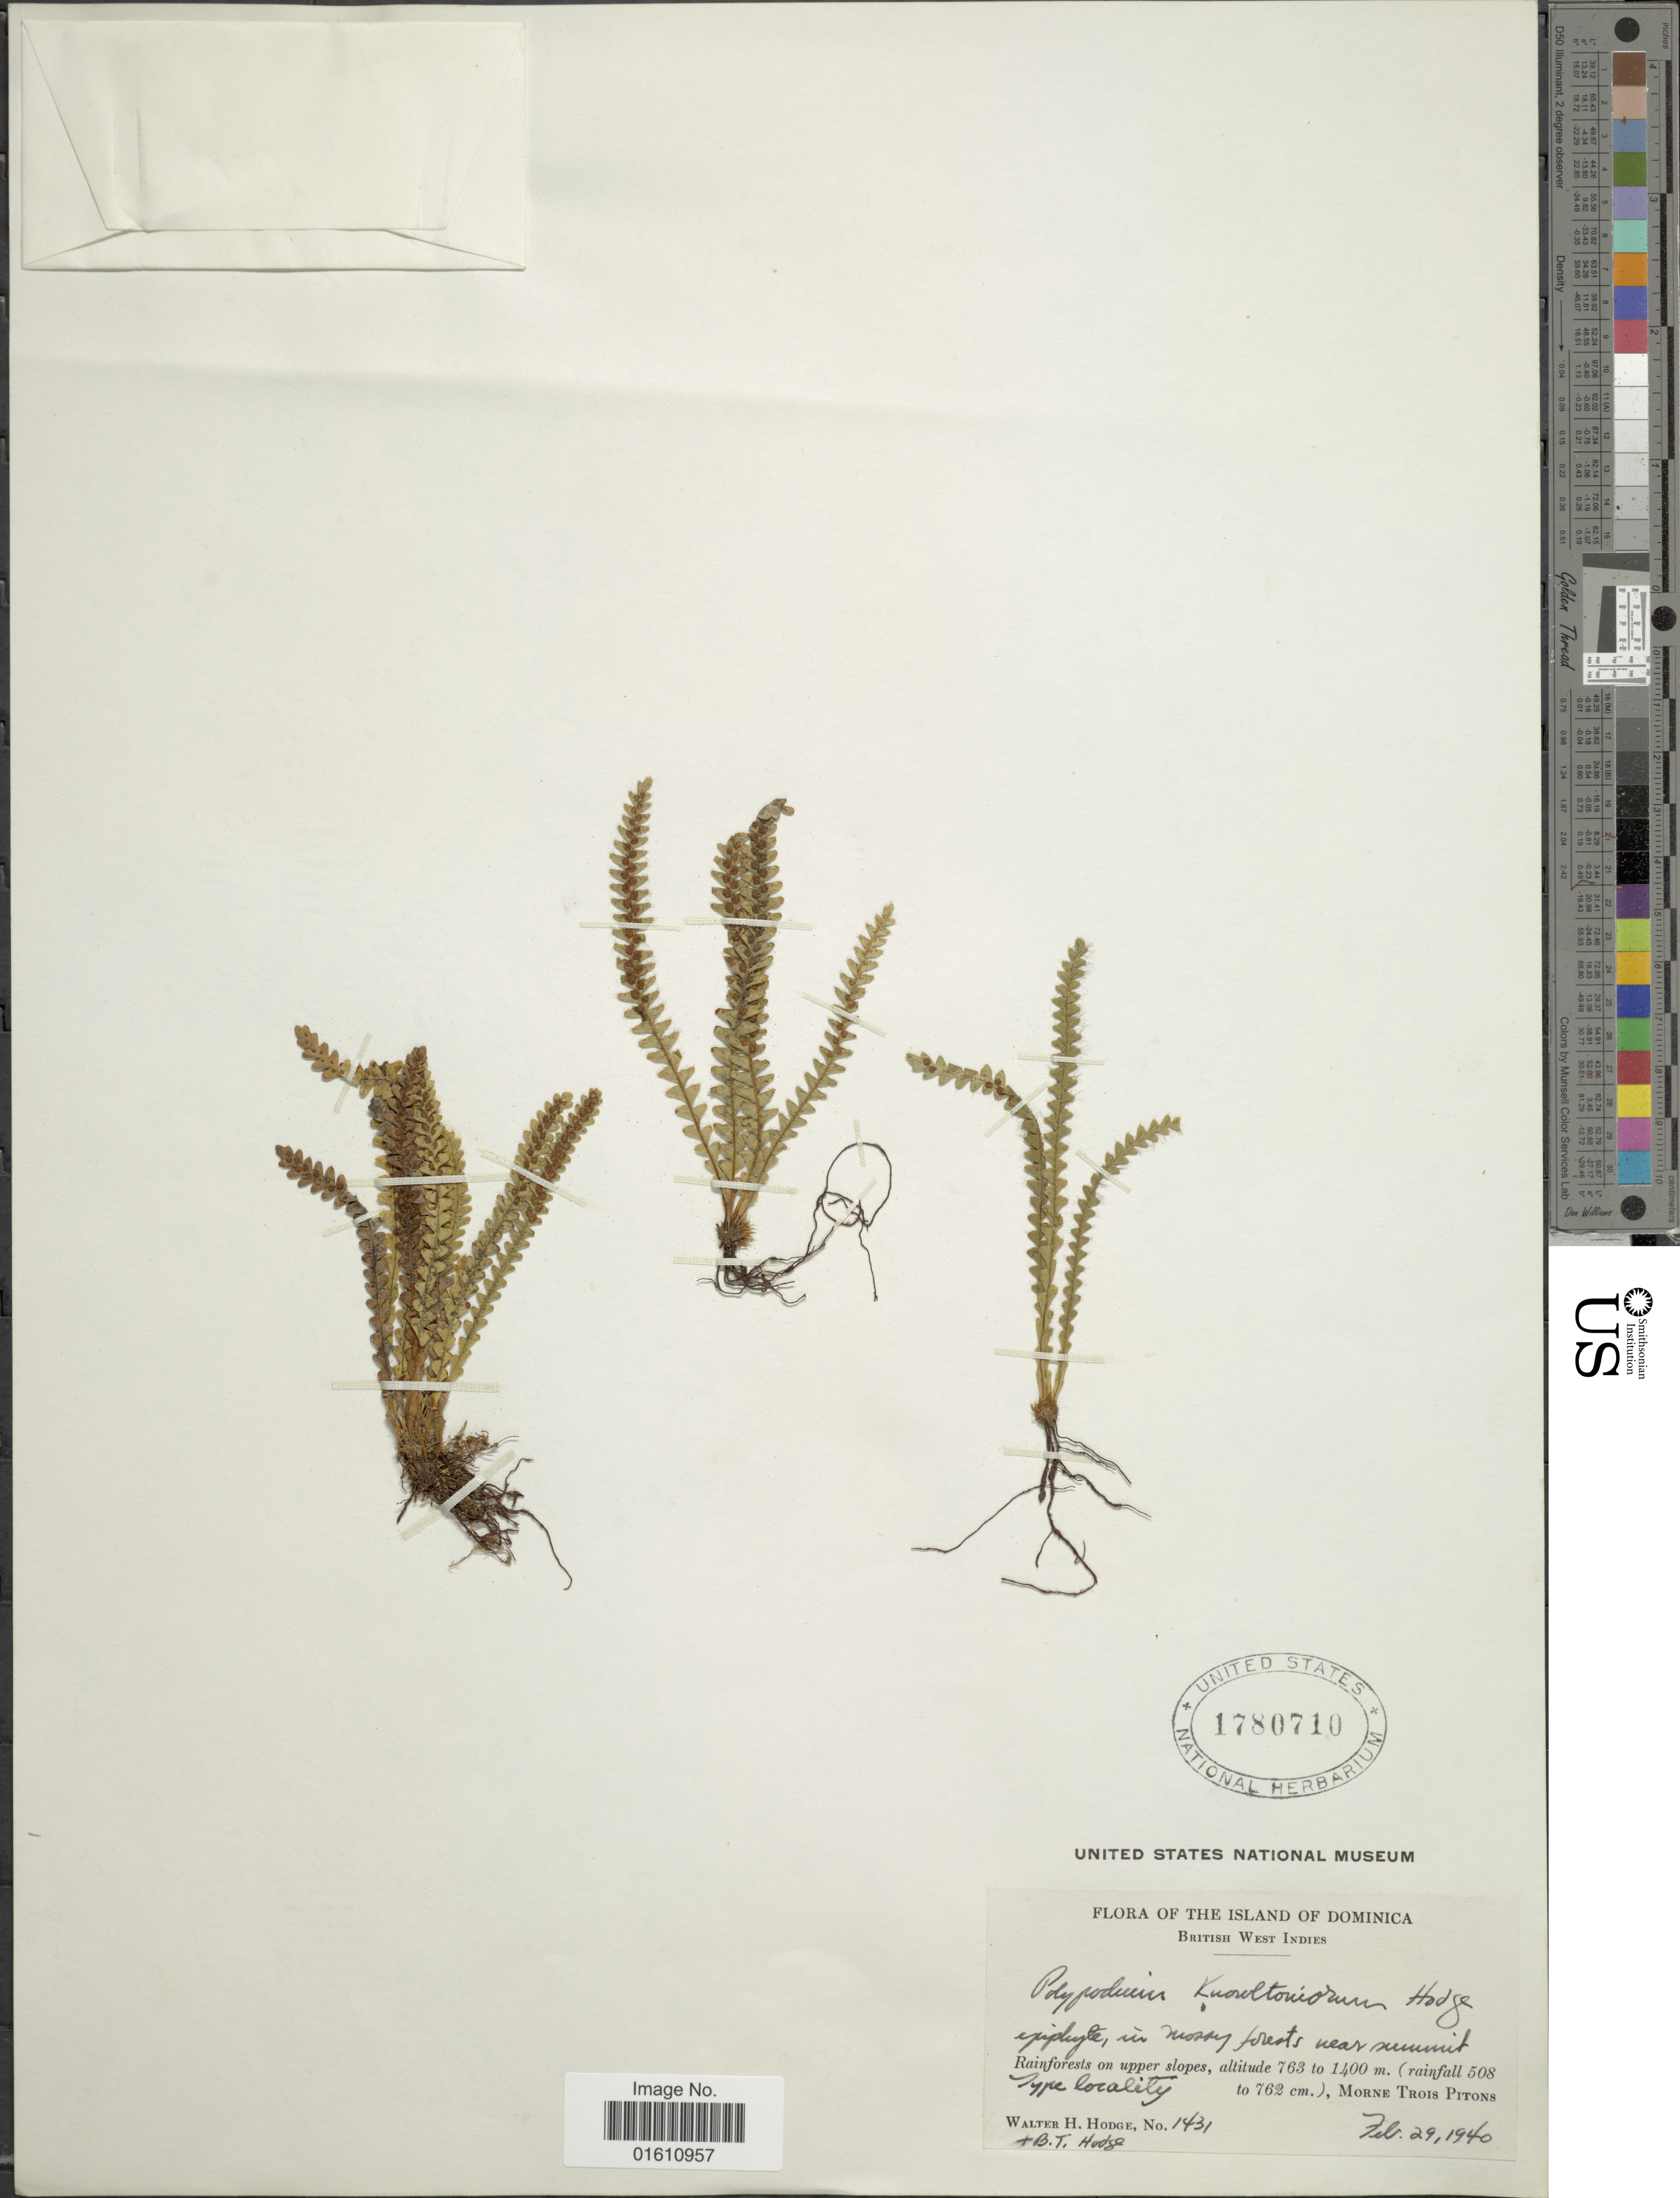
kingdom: Plantae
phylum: Tracheophyta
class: Polypodiopsida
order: Polypodiales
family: Polypodiaceae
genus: Moranopteris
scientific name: Moranopteris knowltoniorum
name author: (Hodge) R. Y. Hirai & J. Prado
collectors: W. Hodge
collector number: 1431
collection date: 1940-02-29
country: Dominica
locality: Island of Dominica, British West Indies, rainforests on upper slopes, Morne Trois Pitons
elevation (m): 763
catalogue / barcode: US 1780710